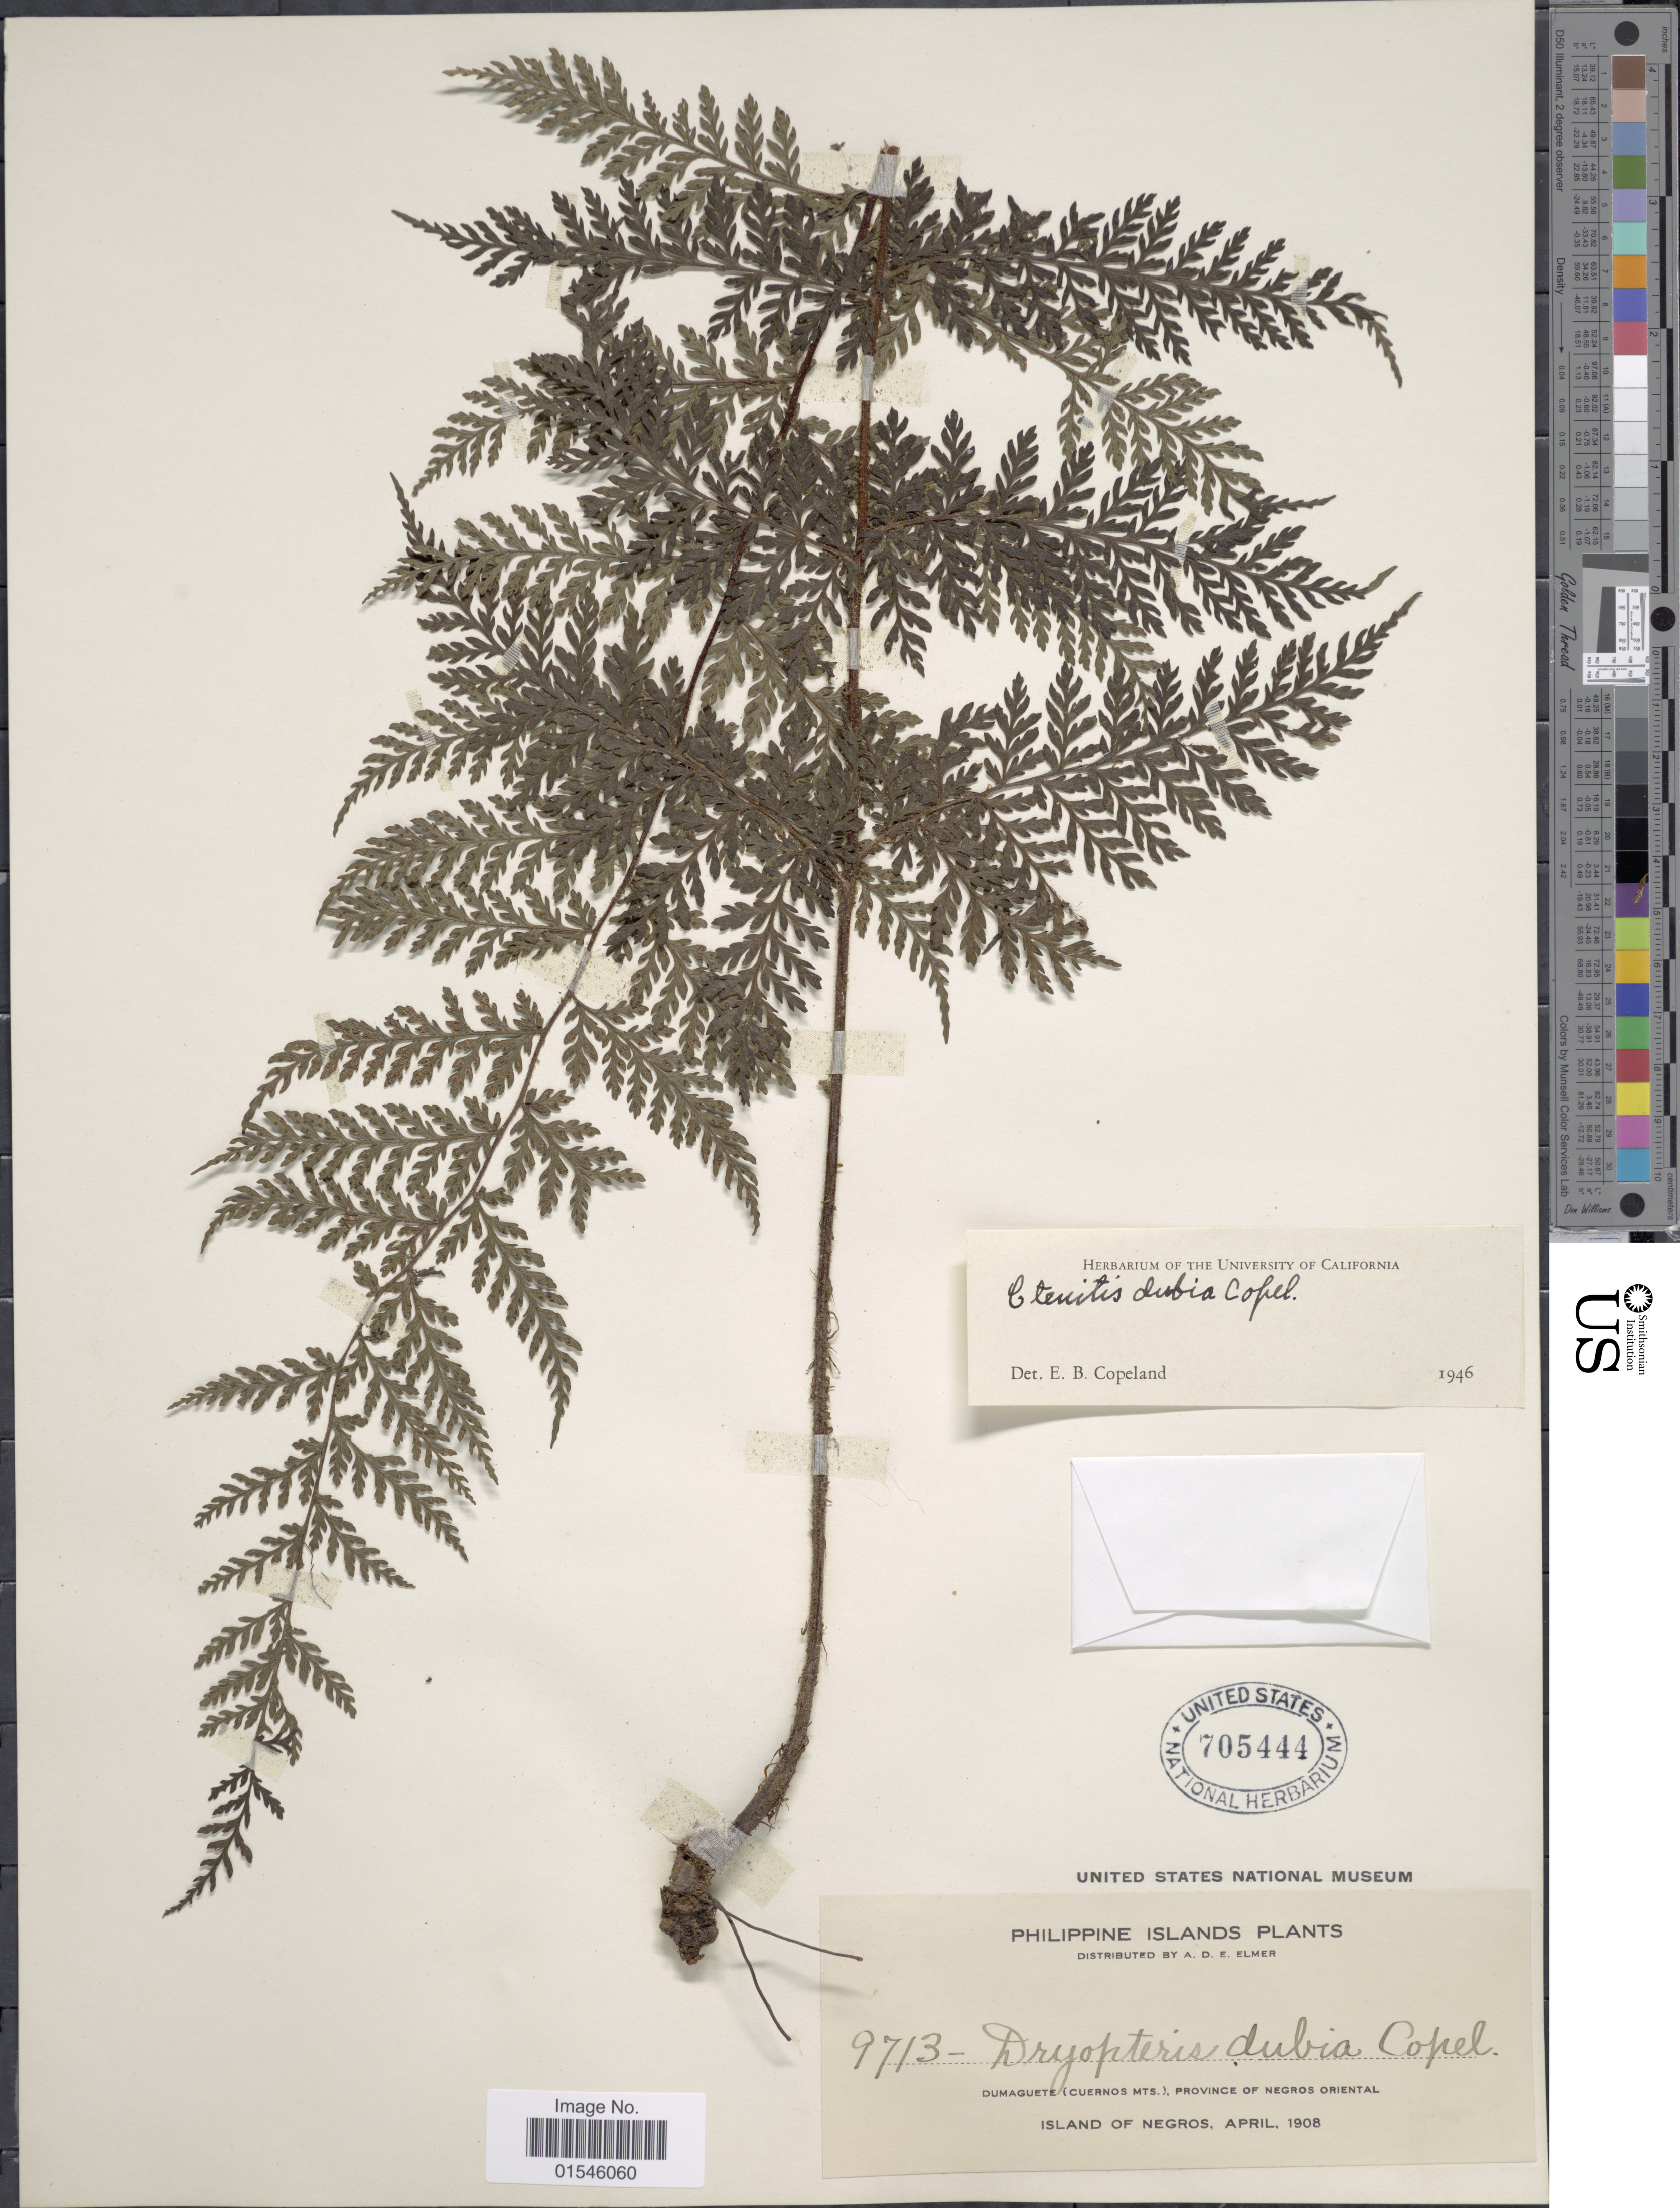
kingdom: Plantae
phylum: Tracheophyta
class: Polypodiopsida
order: Polypodiales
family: Tectariaceae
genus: Aenigmopteris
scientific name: Aenigmopteris dubia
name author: (Copel.) Holttum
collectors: A. D. E. Elmer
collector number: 9713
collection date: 1908-04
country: Philippines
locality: Philippine Islands, Dumaguete (cuernos Mts.), province of Negros Oriental, Island of Negros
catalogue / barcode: US 705444